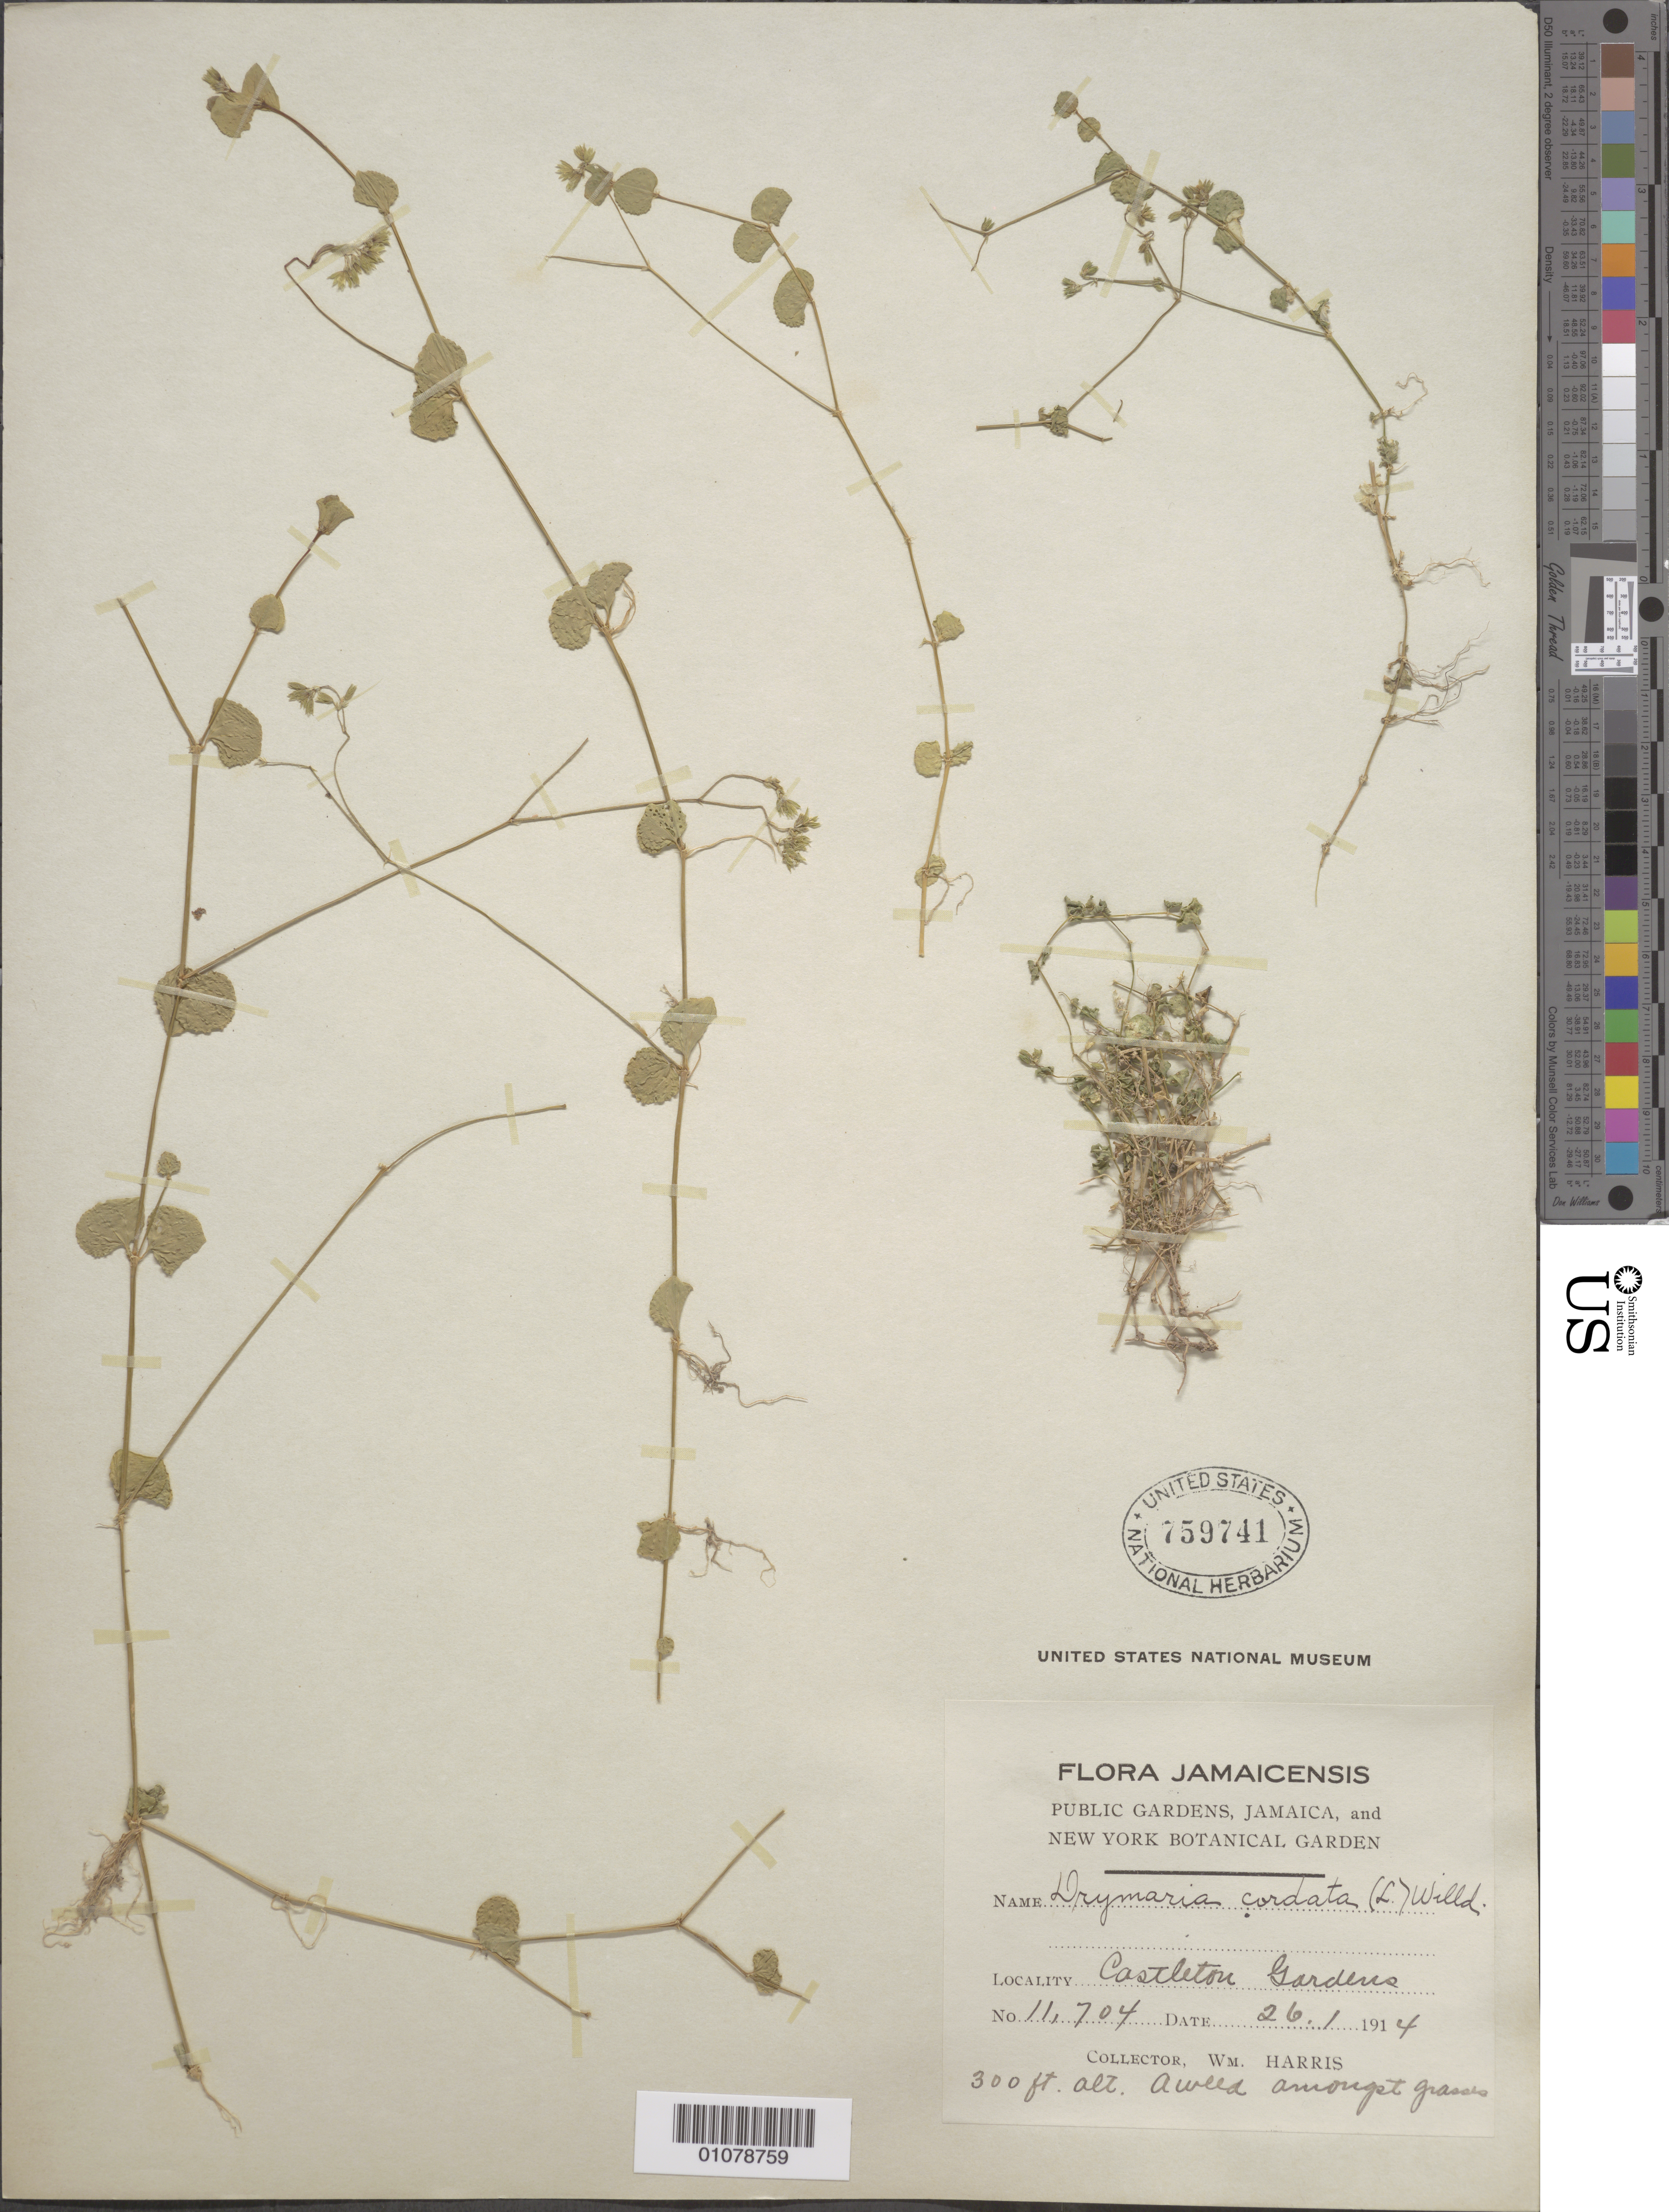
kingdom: Plantae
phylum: Tracheophyta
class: Magnoliopsida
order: Caryophyllales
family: Caryophyllaceae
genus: Drymaria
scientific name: Drymaria cordata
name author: (L.) Willd. ex Schult.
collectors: W. Harris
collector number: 11704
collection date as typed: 26 Jan 1914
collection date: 1914-01-26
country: Jamaica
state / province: Kingston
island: Jamaica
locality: Castleton Gardens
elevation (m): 91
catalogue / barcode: US 759741